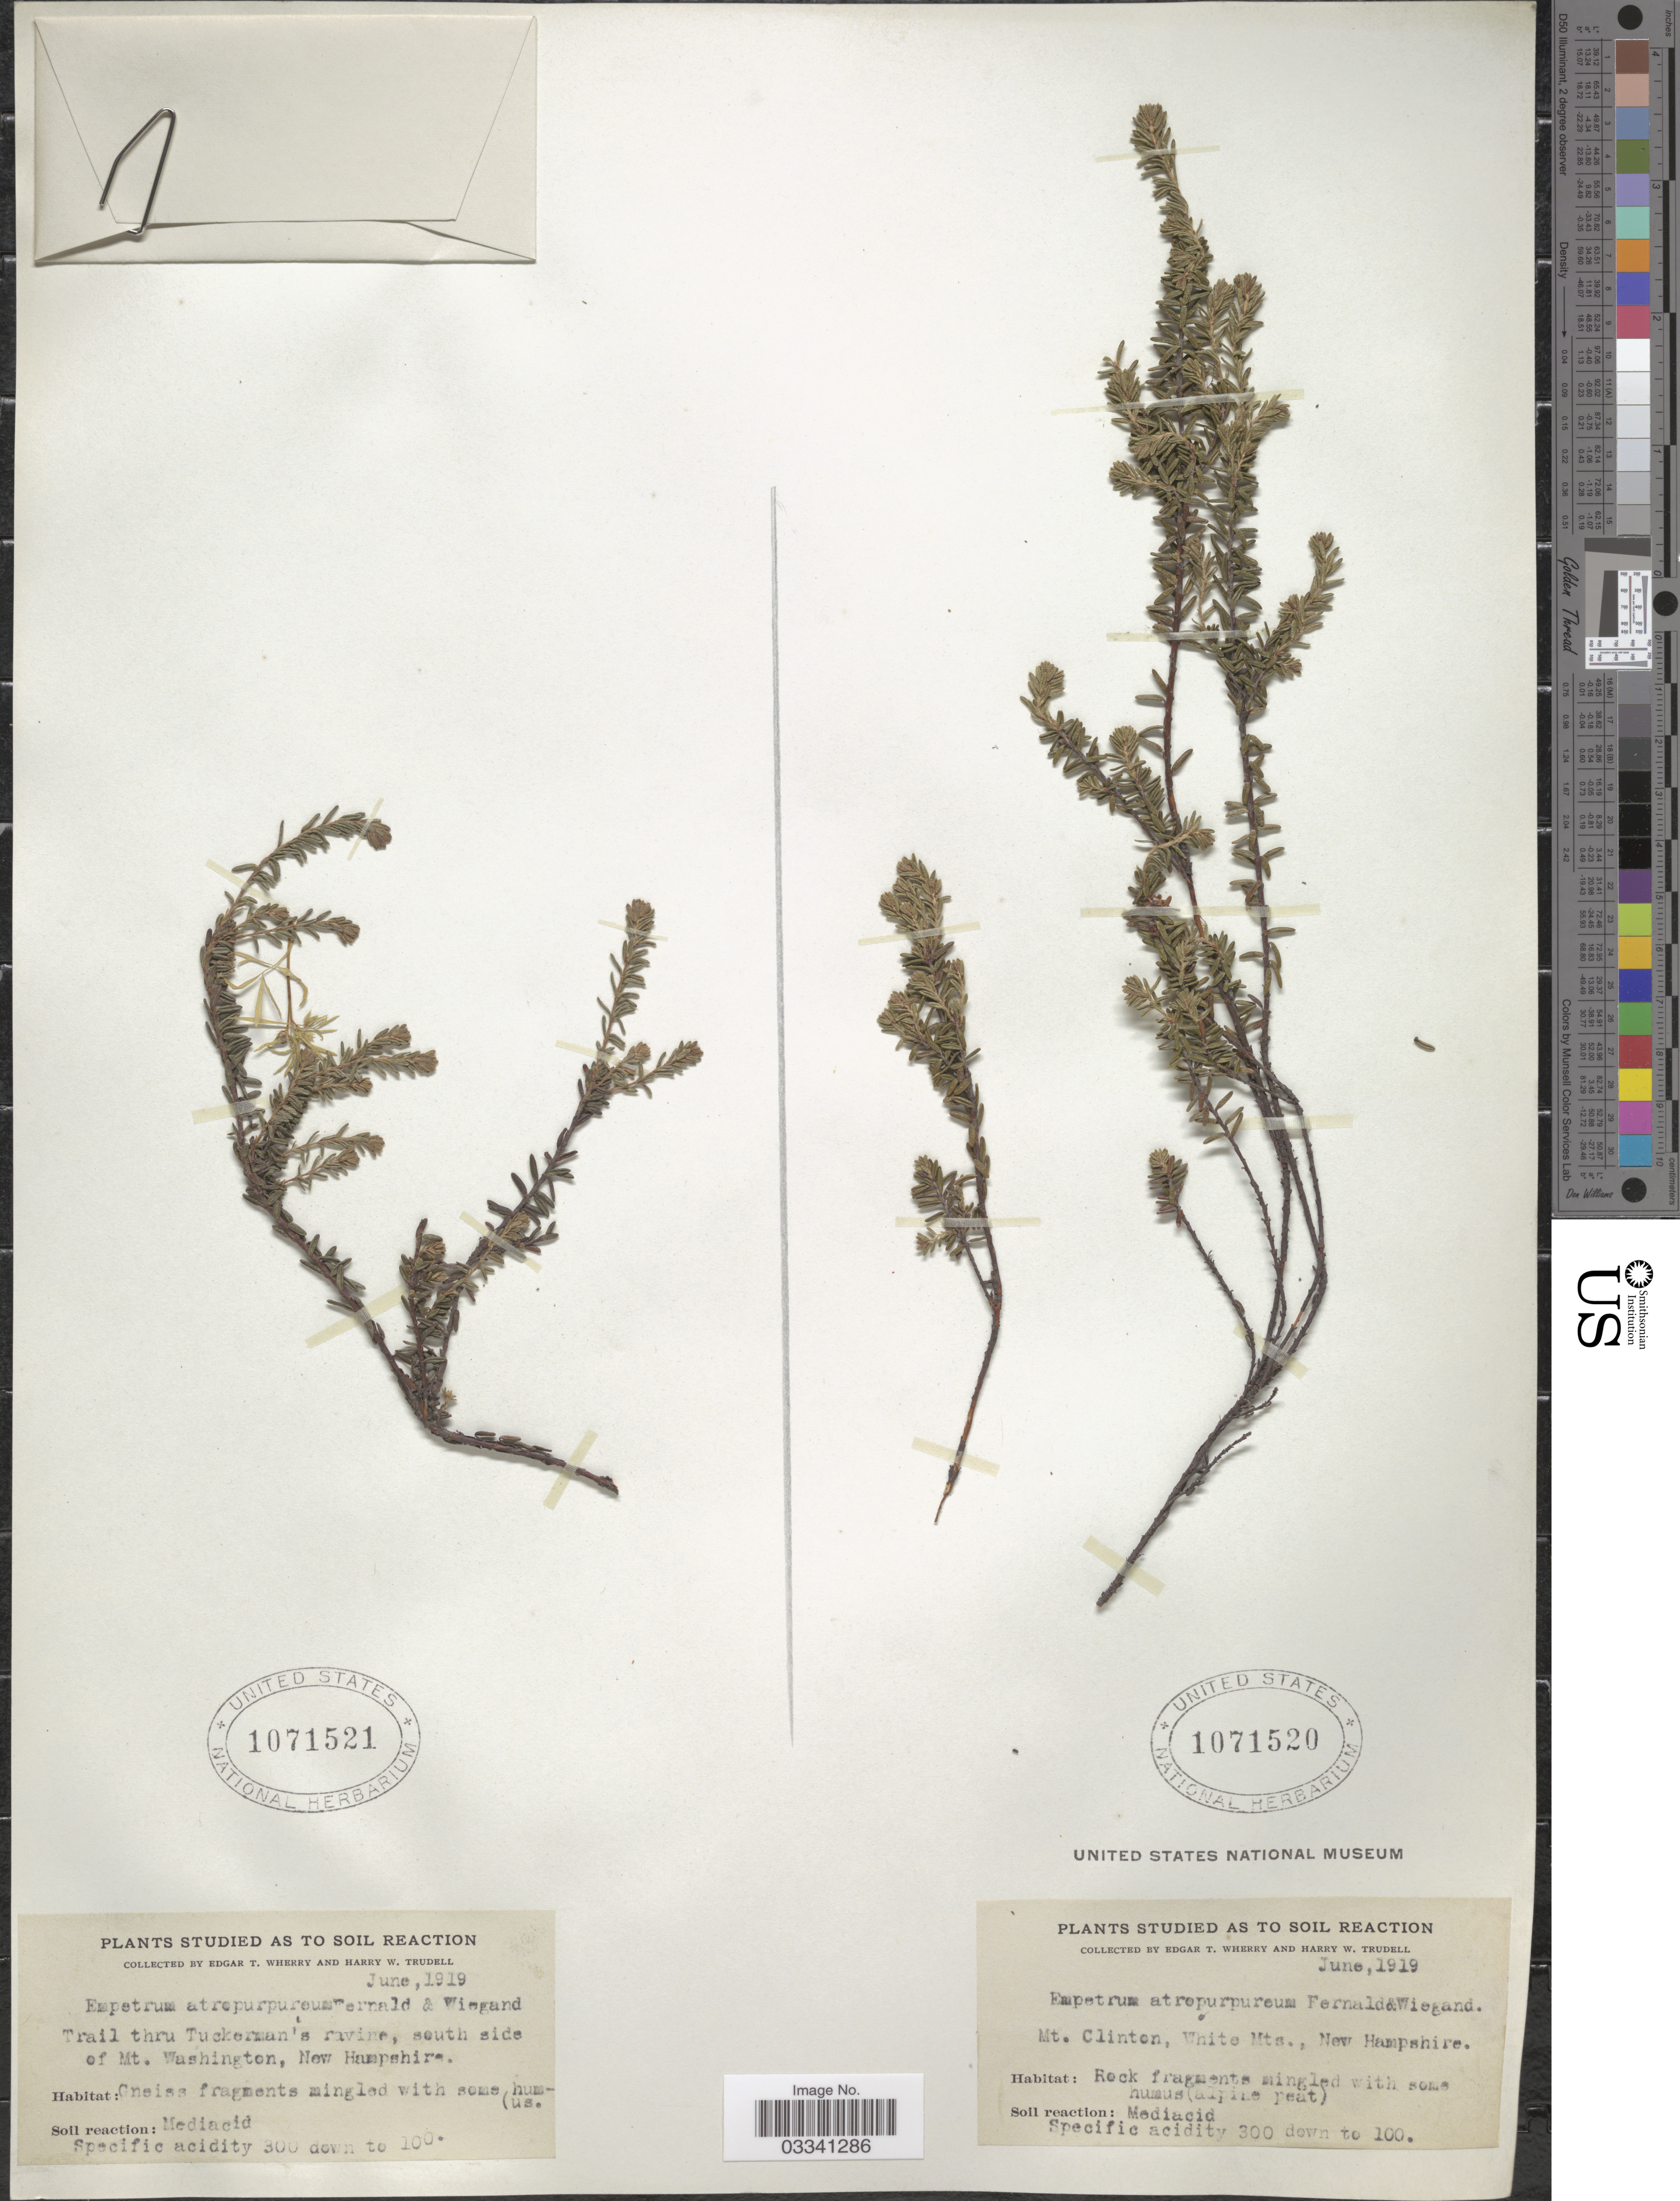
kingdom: Plantae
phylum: Tracheophyta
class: Magnoliopsida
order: Ericales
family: Ericaceae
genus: Empetrum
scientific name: Empetrum atropurpureum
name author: Fernald & Wiegand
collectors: E. T. Wherry & H. Trudell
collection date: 1919-06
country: United States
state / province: New Hampshire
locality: Trail thru Tuckerman's ravine, south side of Mt. Washington.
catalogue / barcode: US 1071521-2